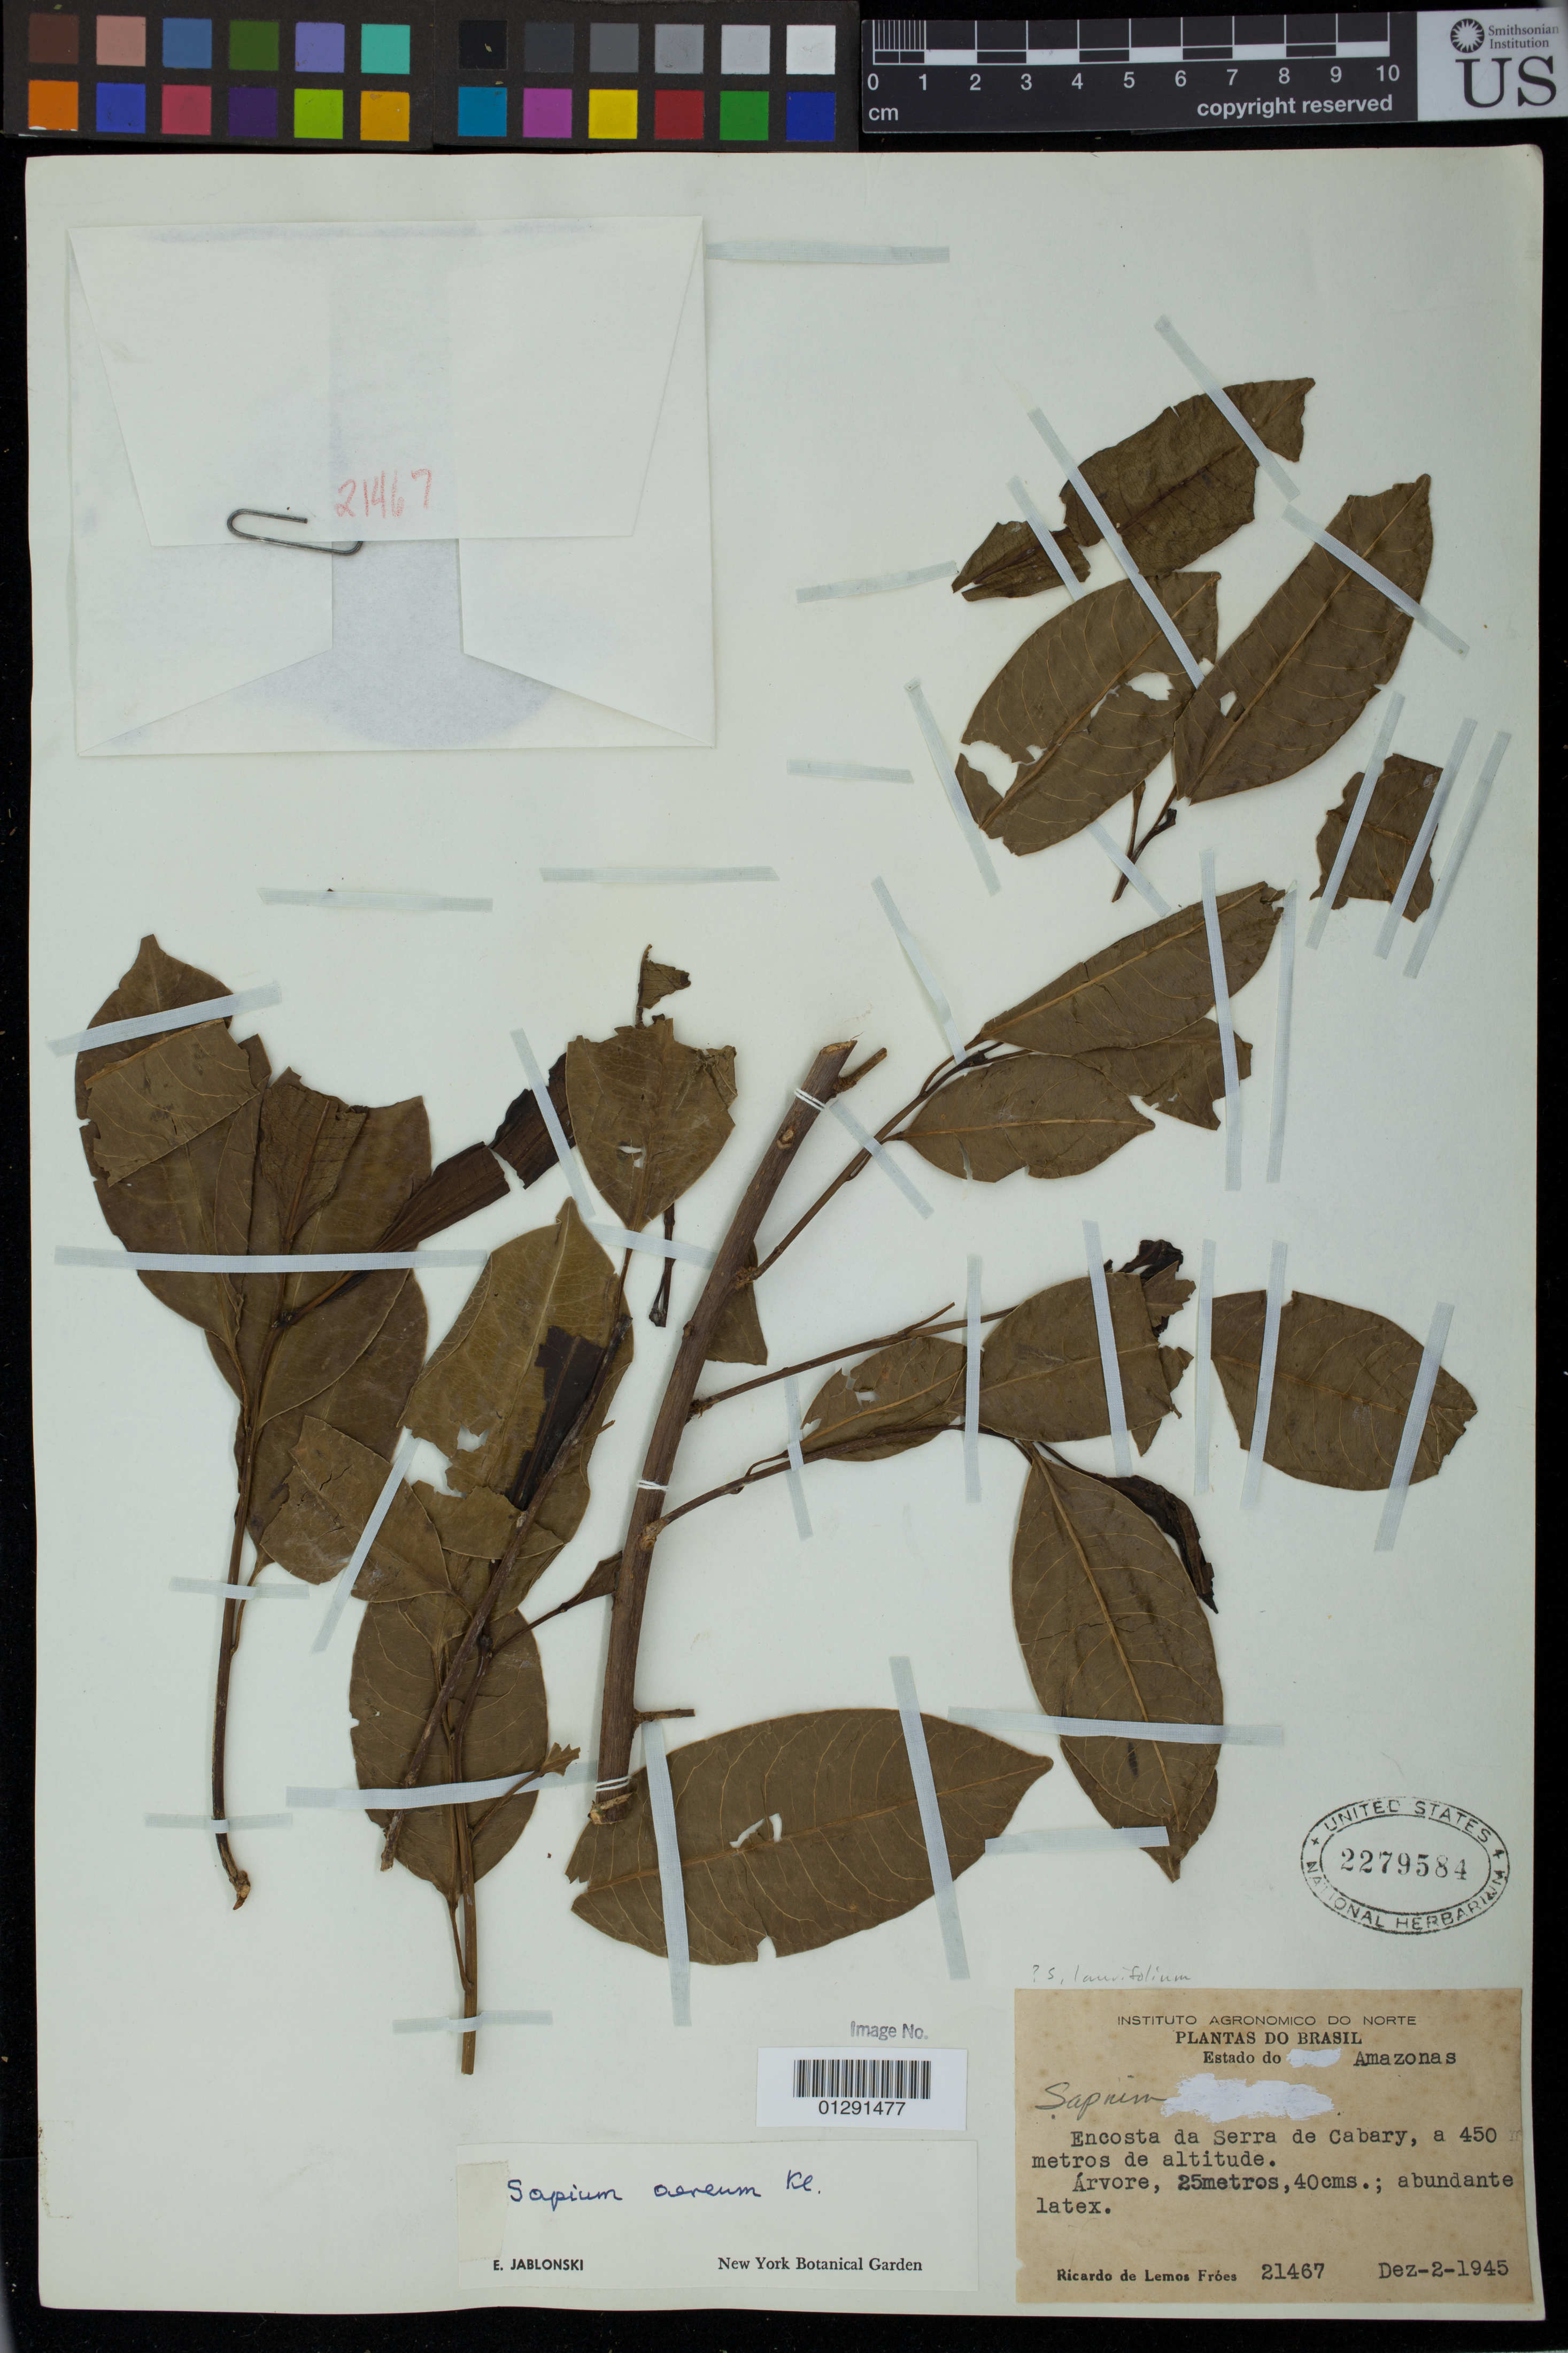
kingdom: Plantae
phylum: Tracheophyta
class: Magnoliopsida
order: Malpighiales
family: Euphorbiaceae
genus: Sapium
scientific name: Sapium lauriflorum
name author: (A. Rich.) Griseb.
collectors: R. L. Fróes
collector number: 21467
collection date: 1945-12-02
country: Brazil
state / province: Amazonas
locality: Encosta da Serra de Cabary.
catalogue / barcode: US 2279584